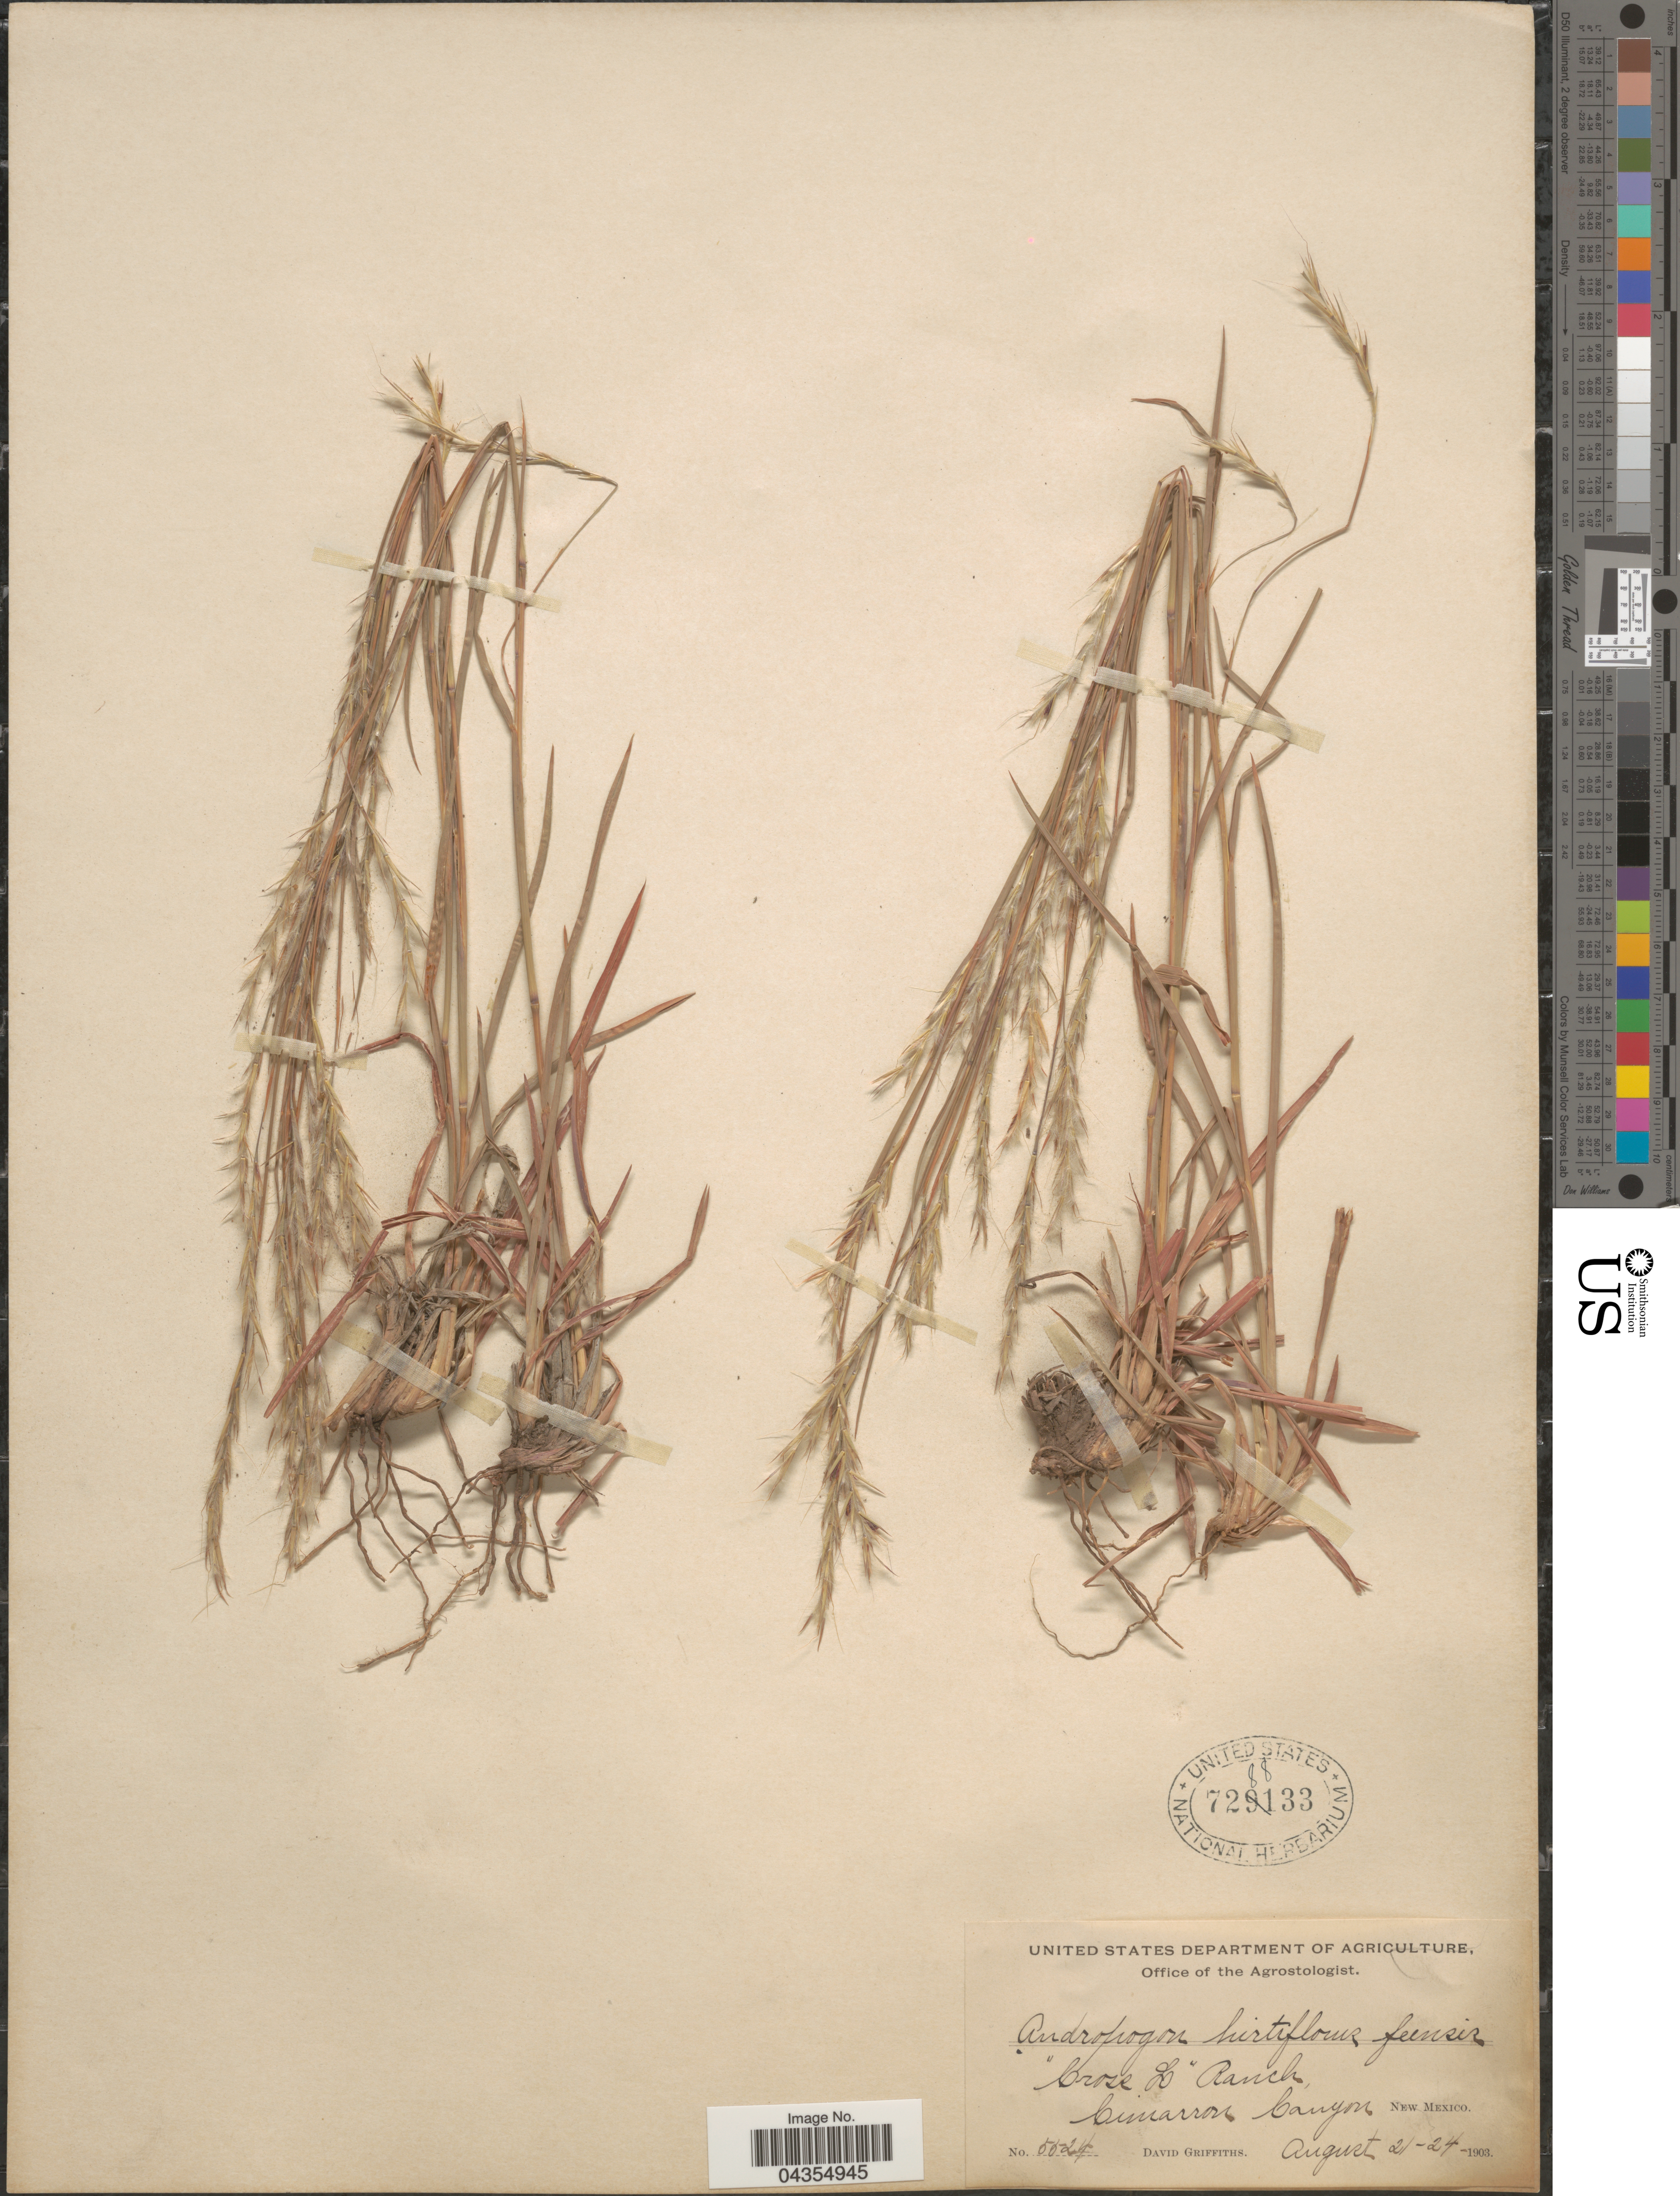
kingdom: Plantae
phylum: Tracheophyta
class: Liliopsida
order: Poales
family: Poaceae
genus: Schizachyrium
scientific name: Schizachyrium sanguineum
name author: (Retz.) Alston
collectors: D. Griffiths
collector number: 5524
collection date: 1903-08-21/1903-08-24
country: United States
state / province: New Mexico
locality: Cross L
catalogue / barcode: US 728833